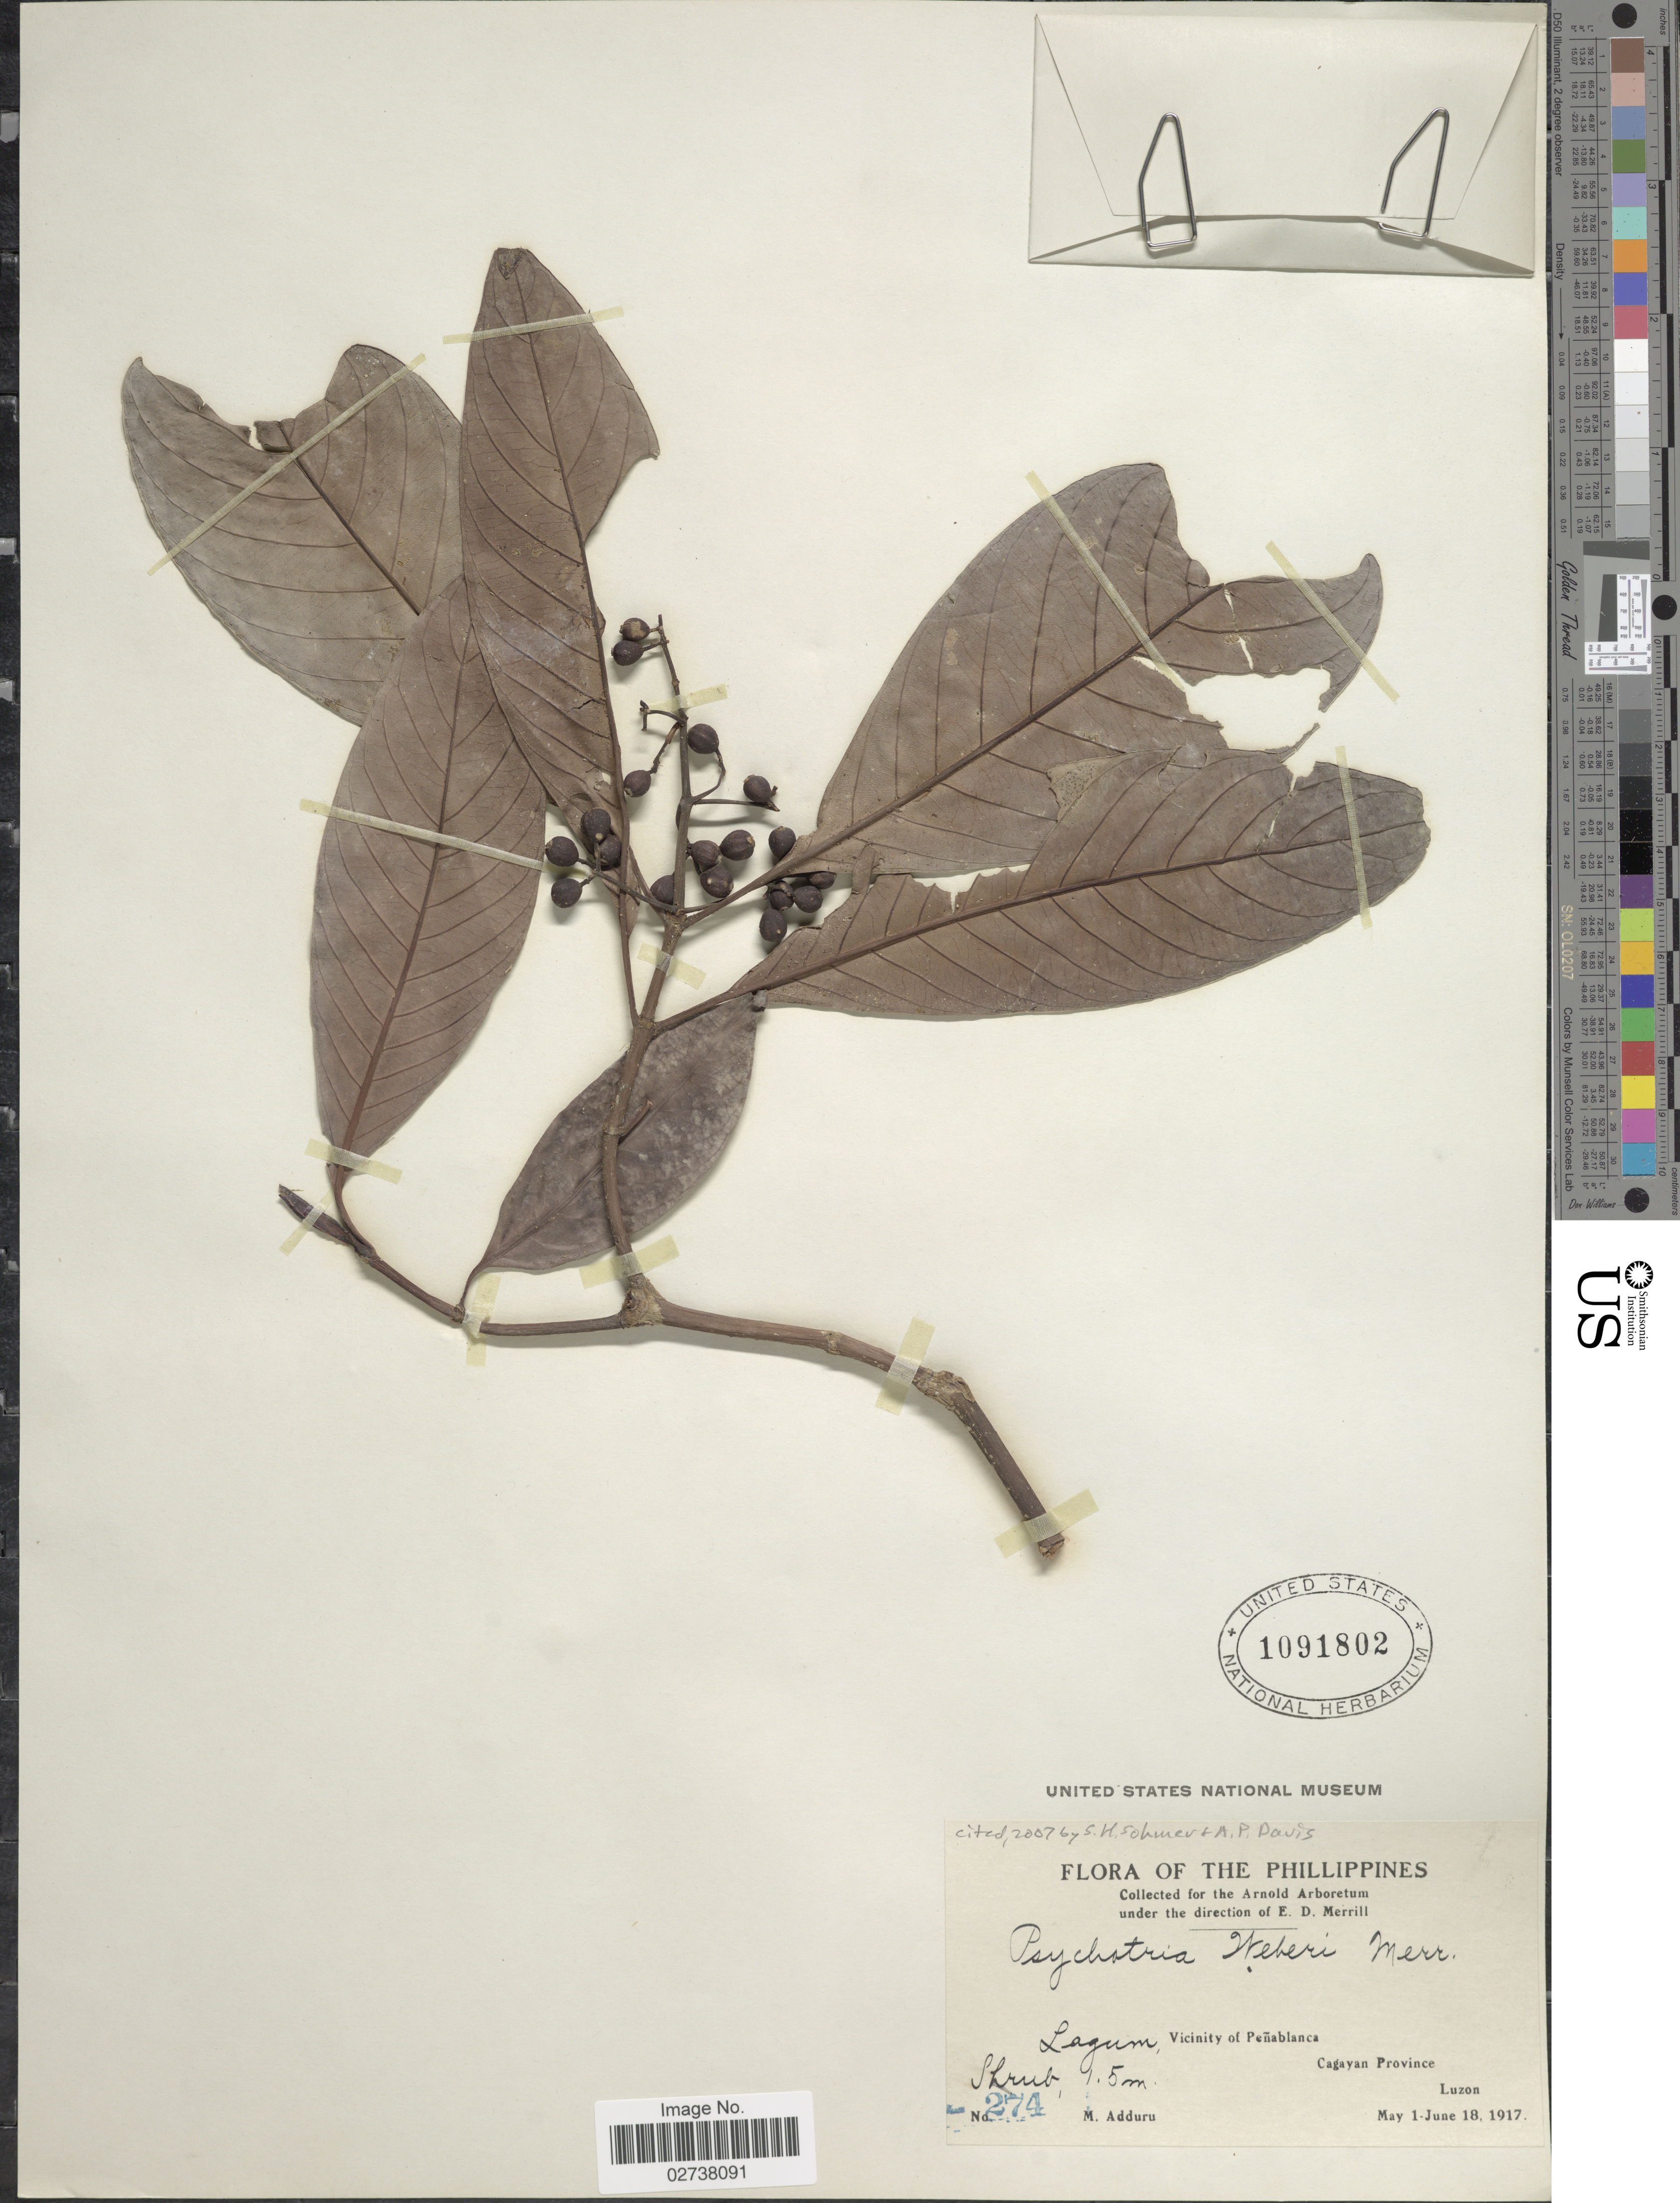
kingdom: Plantae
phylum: Tracheophyta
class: Magnoliopsida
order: Gentianales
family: Rubiaceae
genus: Psychotria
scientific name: Psychotria weberi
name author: Merr.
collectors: M. Adduru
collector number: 274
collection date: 1917-05-01/1917-06-18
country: Philippines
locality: Lagum, Vicinity of Penablanca, Cagayan Province, Luzon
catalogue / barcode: US 1091802